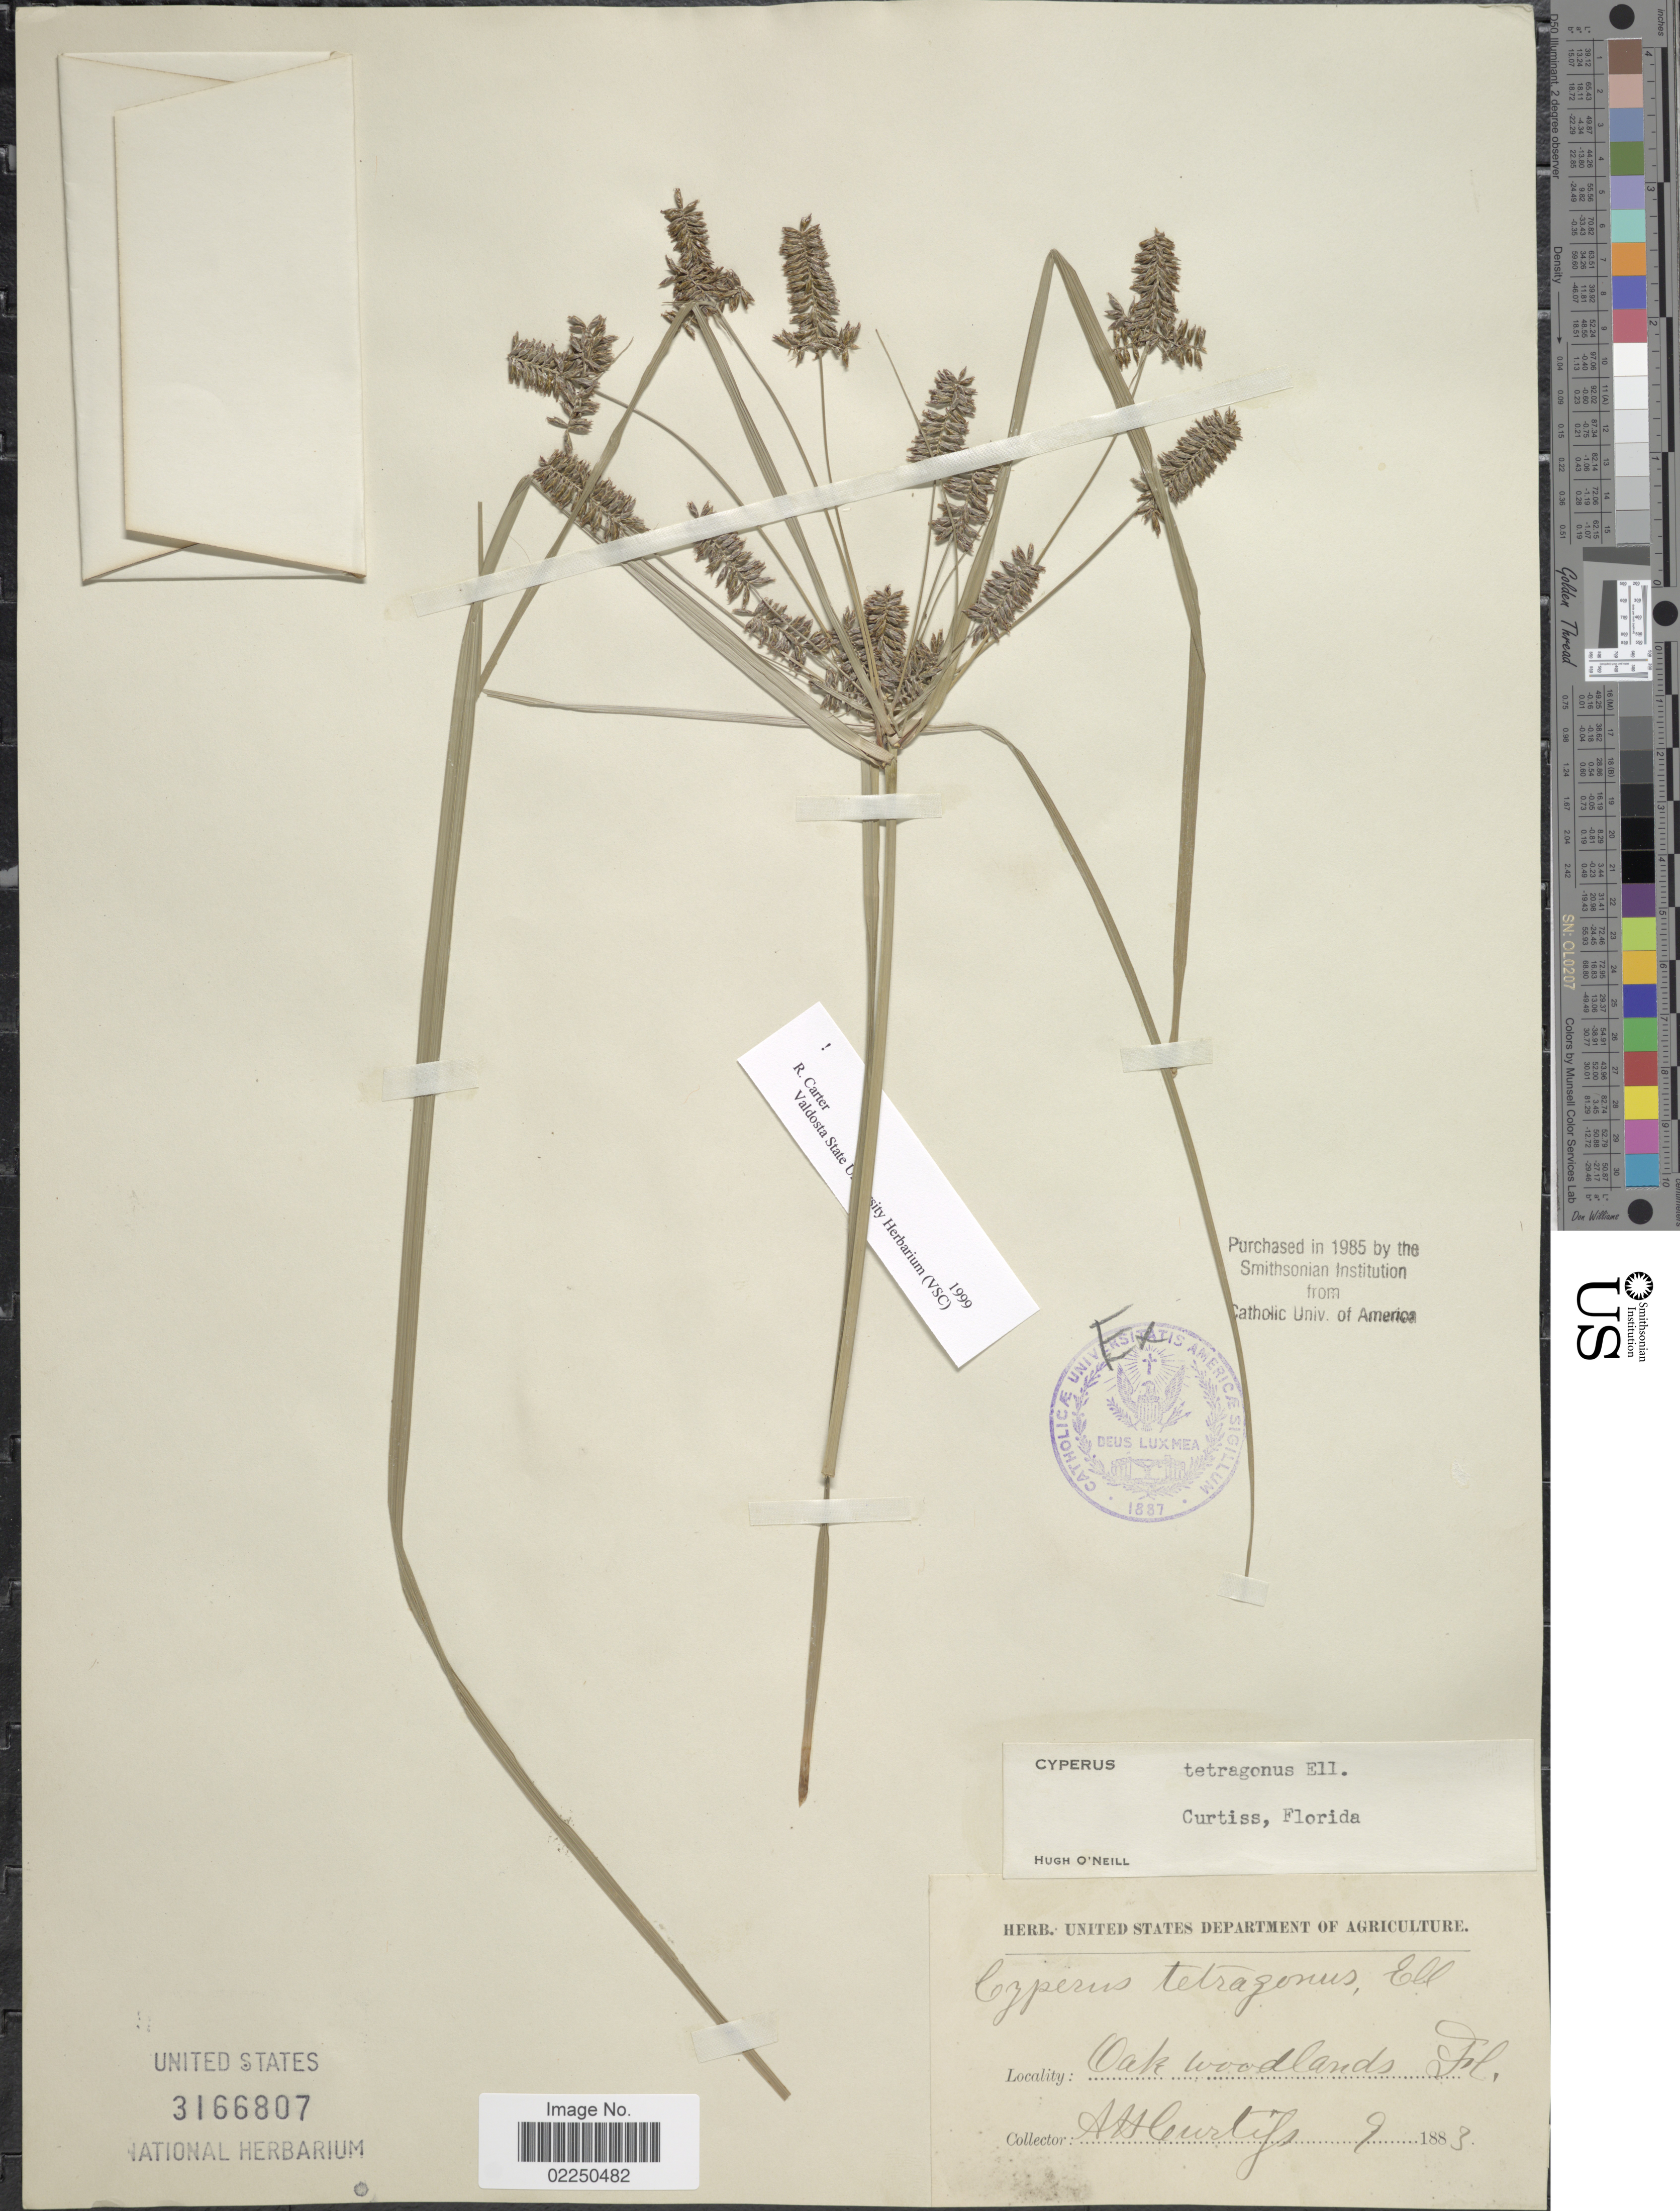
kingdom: Plantae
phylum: Tracheophyta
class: Liliopsida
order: Poales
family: Cyperaceae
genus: Cyperus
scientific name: Cyperus tetragonus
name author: Elliott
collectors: A. H. Curtiss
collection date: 1883-09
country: United States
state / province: Florida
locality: Oak Woodlands Fl.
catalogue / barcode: US 3166807